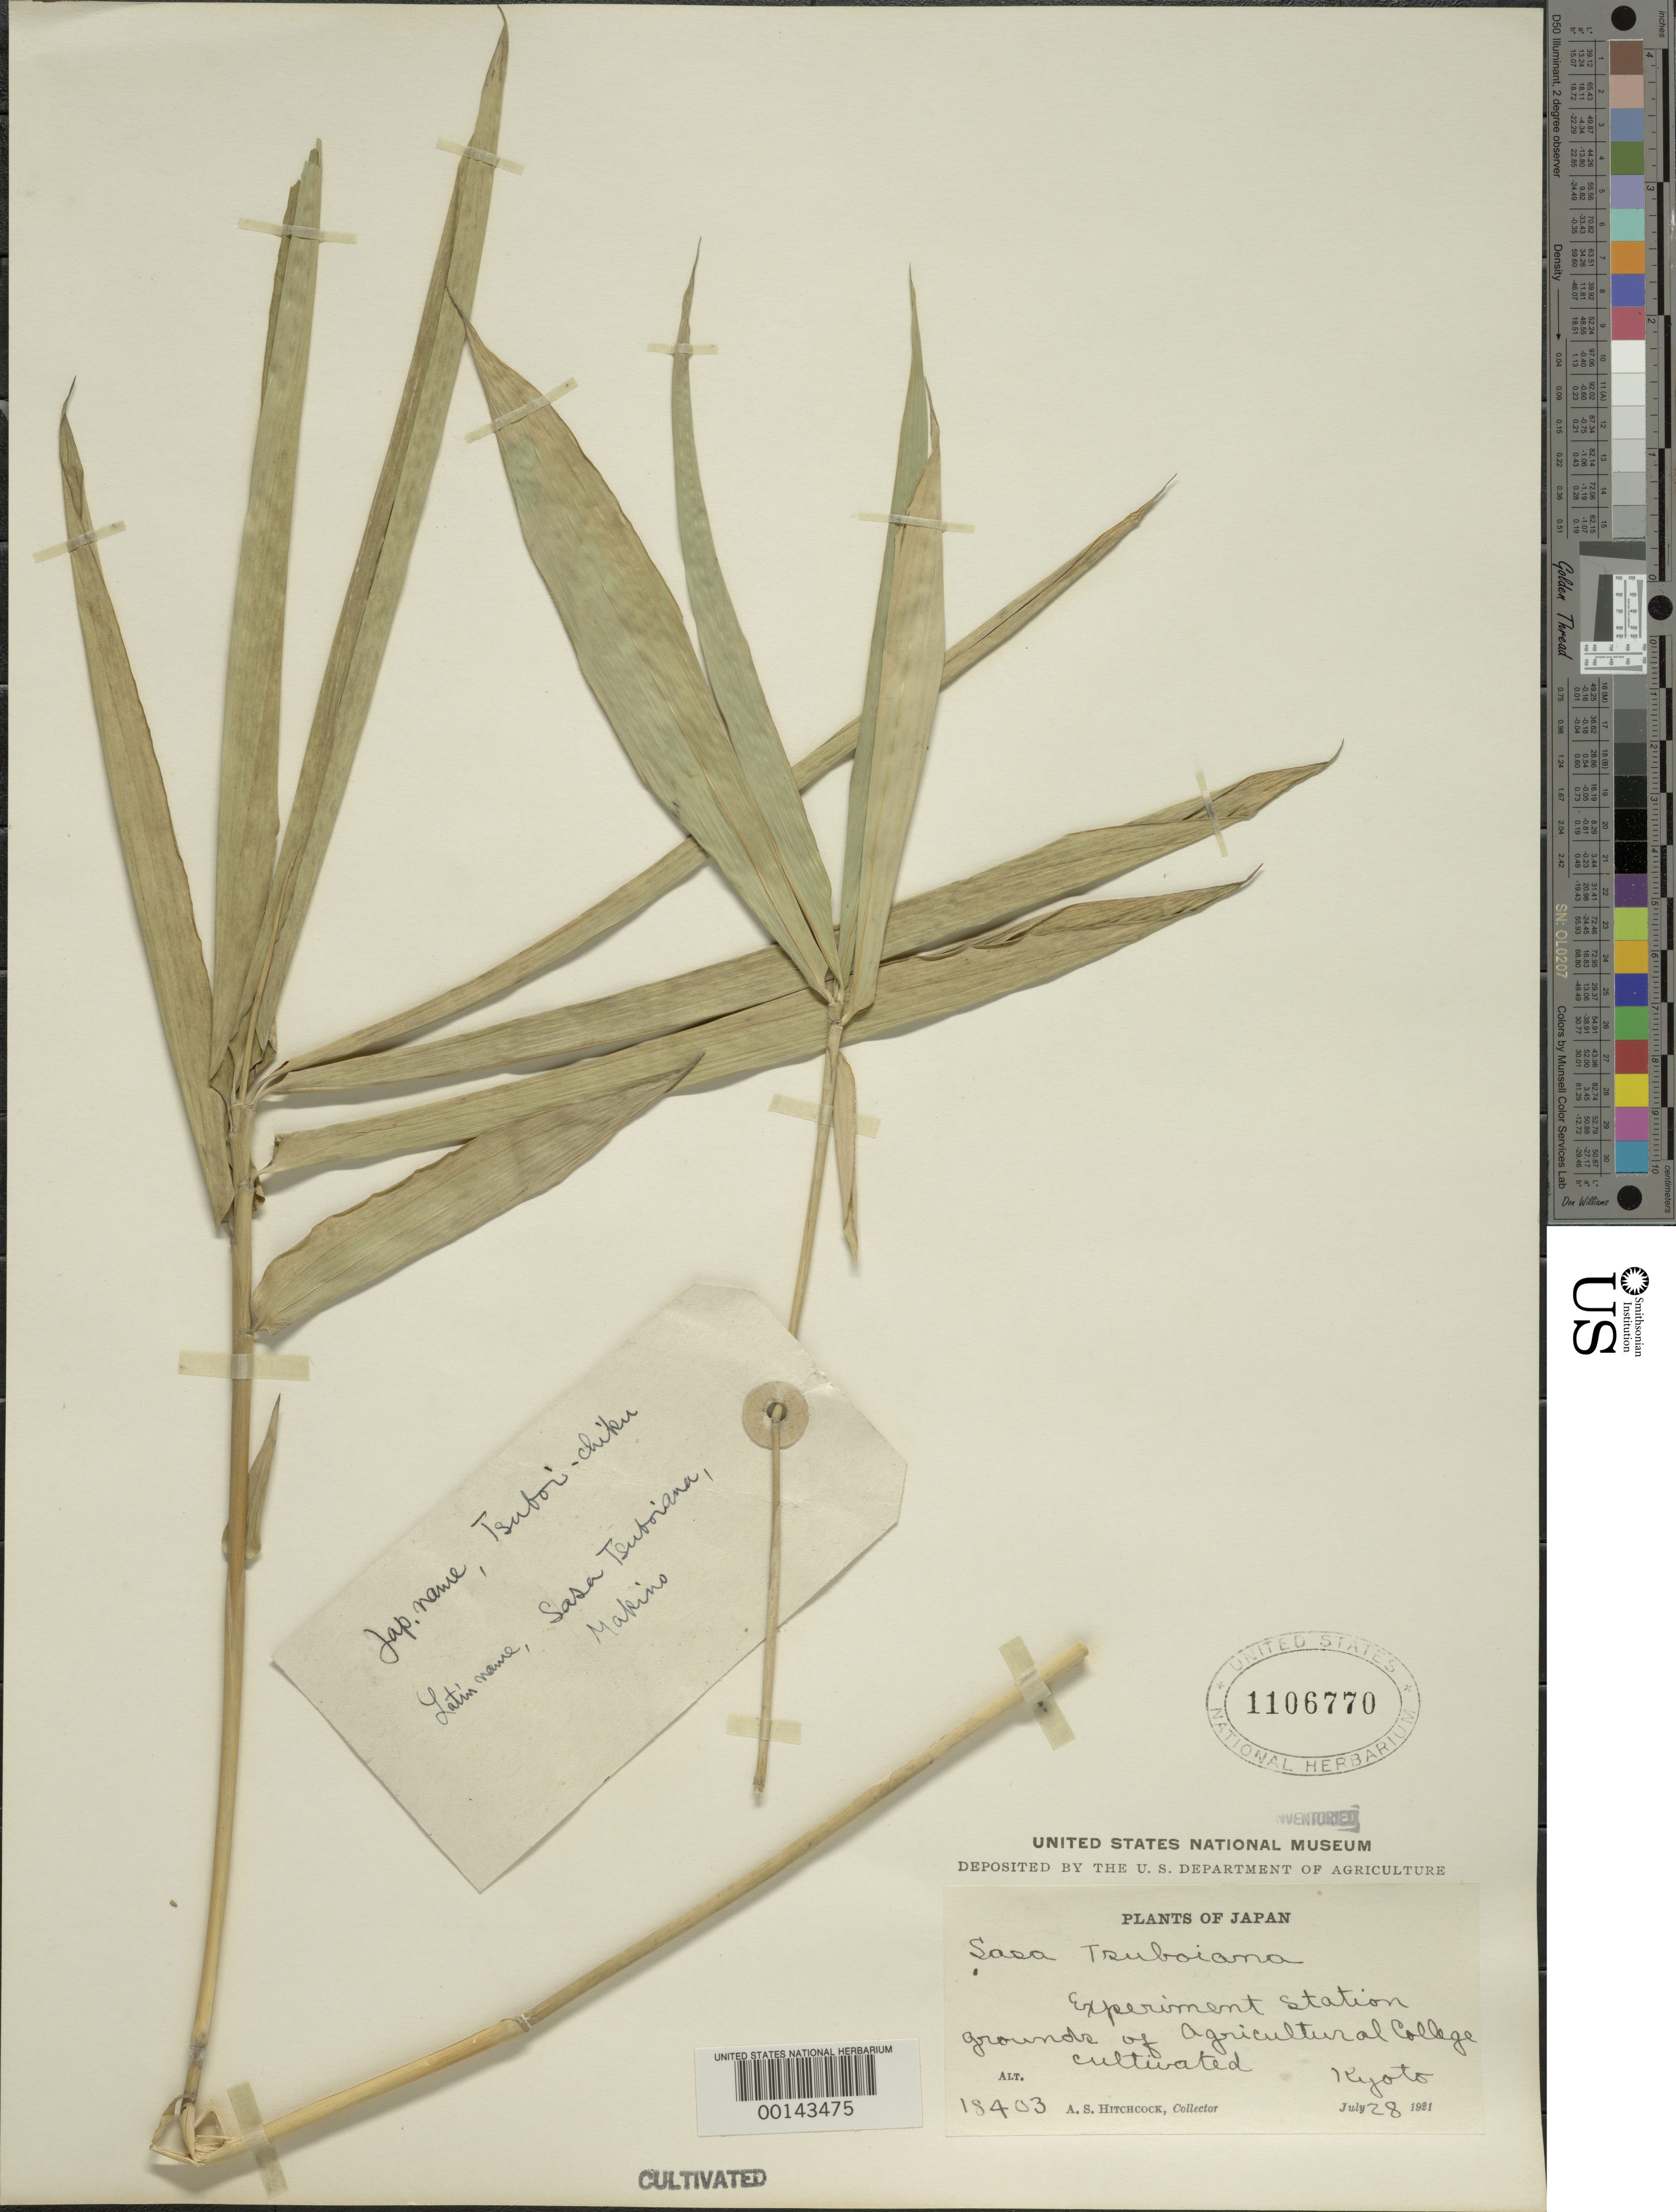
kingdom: Plantae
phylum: Tracheophyta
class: Liliopsida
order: Poales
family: Poaceae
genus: Sasa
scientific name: Sasa tsuboiana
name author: Makino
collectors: A. S. Hitchcock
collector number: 18403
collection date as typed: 28 Jul 1921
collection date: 1921-07-28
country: Japan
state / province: Kyoto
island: Honshu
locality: Agricultural college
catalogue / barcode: US 1106770